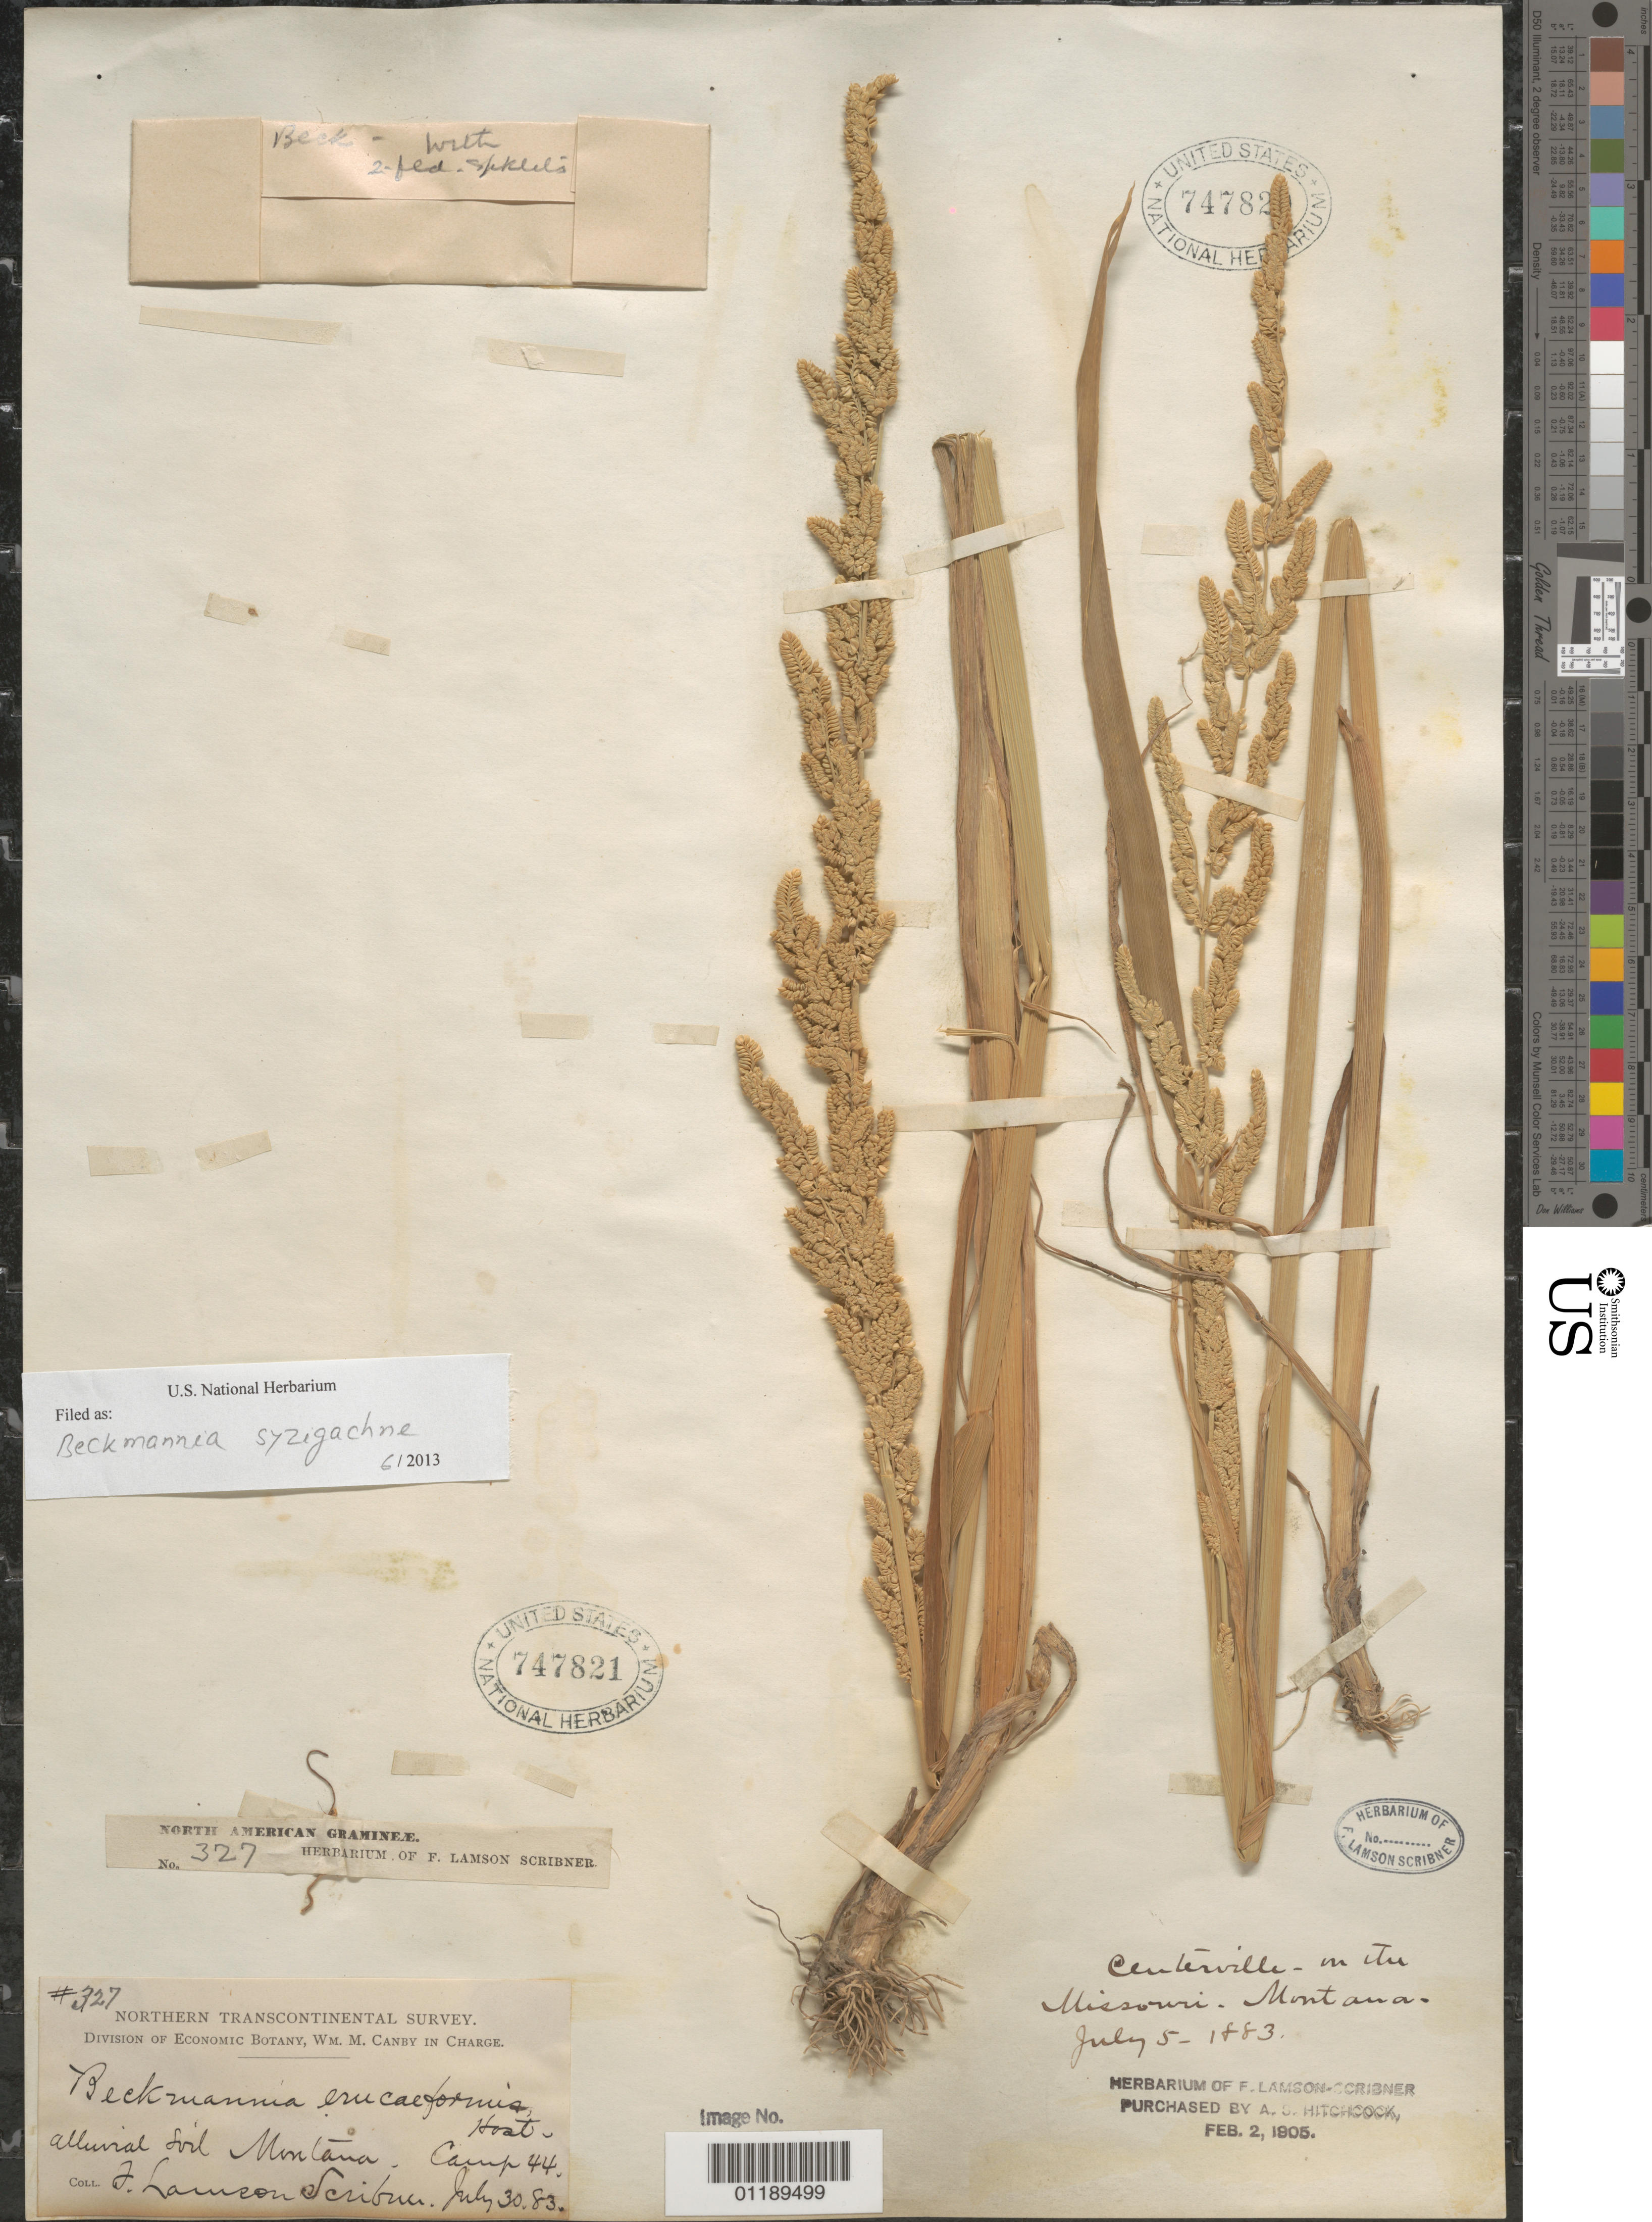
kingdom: Plantae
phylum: Tracheophyta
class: Liliopsida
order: Poales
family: Poaceae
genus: Beckmannia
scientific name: Beckmannia syzigachne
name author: (Steud.) Fernald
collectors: F. L. Scribner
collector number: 327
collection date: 1883-07-30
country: United States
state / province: Montana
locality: Camp 44.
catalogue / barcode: US 747821